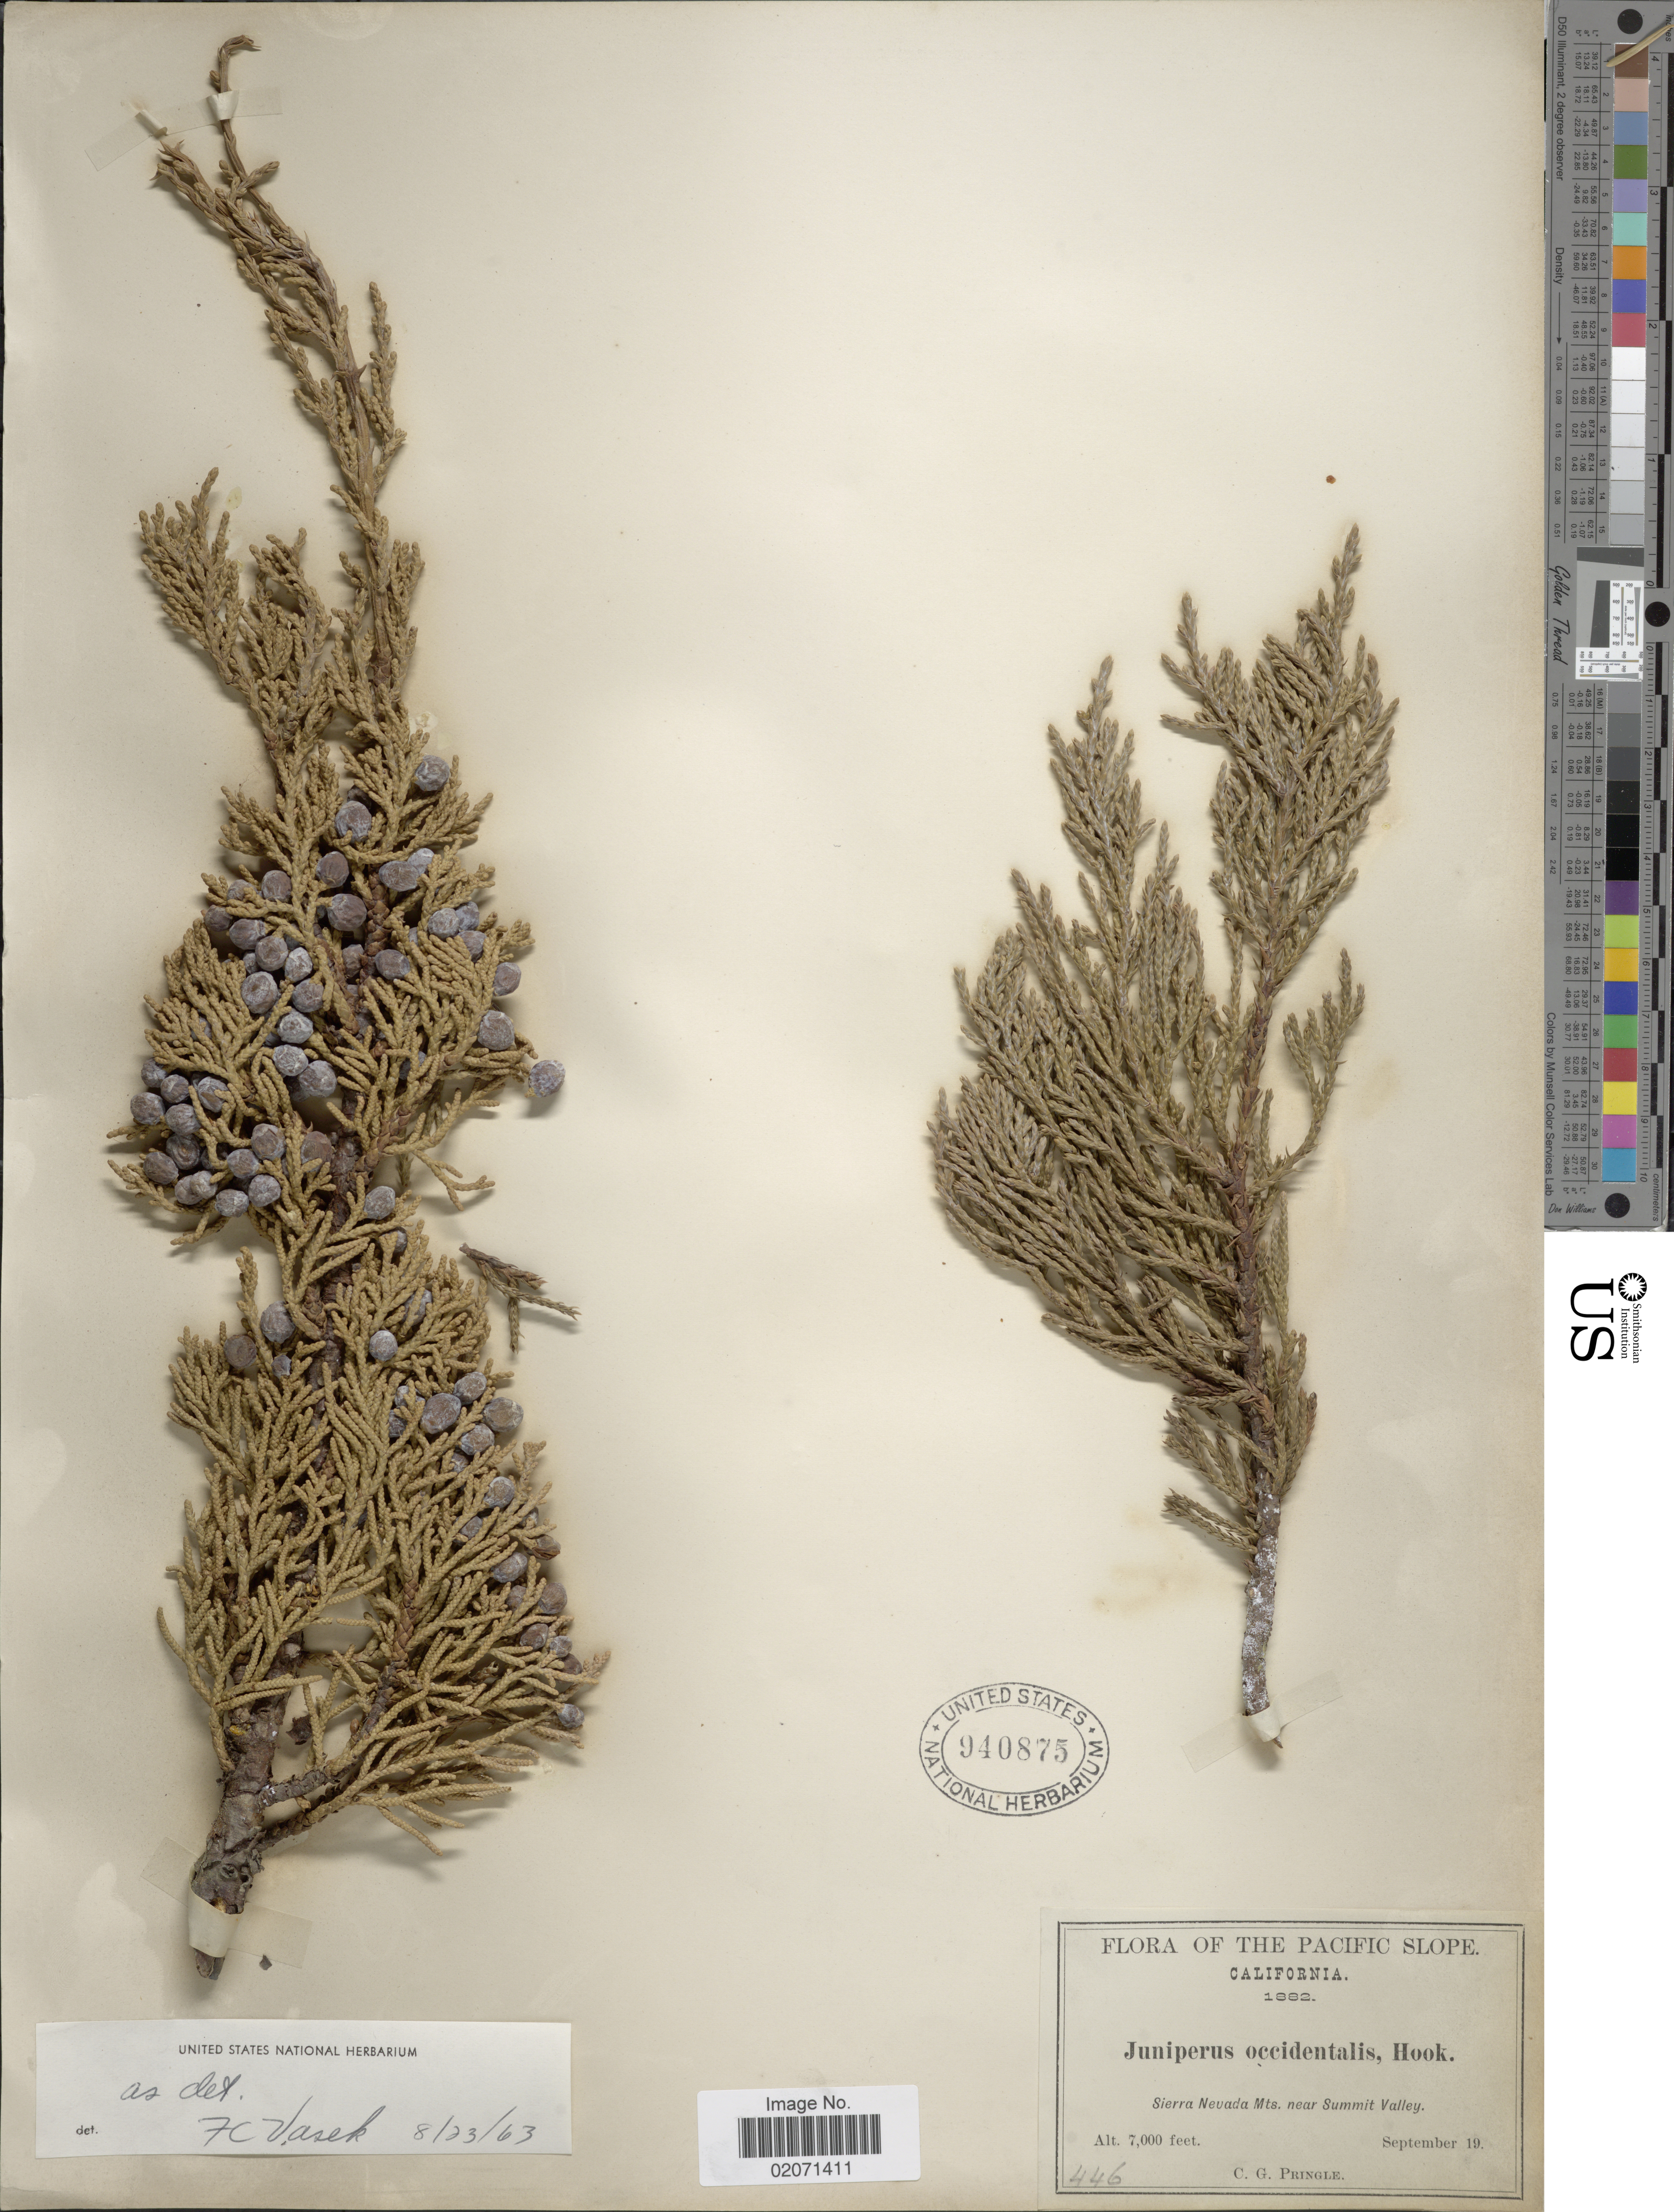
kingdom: Plantae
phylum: Tracheophyta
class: Pinopsida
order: Pinales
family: Cupressaceae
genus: Juniperus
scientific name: Juniperus occidentalis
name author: Hook.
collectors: C. G. Pringle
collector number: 446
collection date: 1882-09-19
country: United States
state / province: California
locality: The Pacific Slope. Sierra Nevada Mts. near Summit Valley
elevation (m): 2134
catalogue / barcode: US 940875